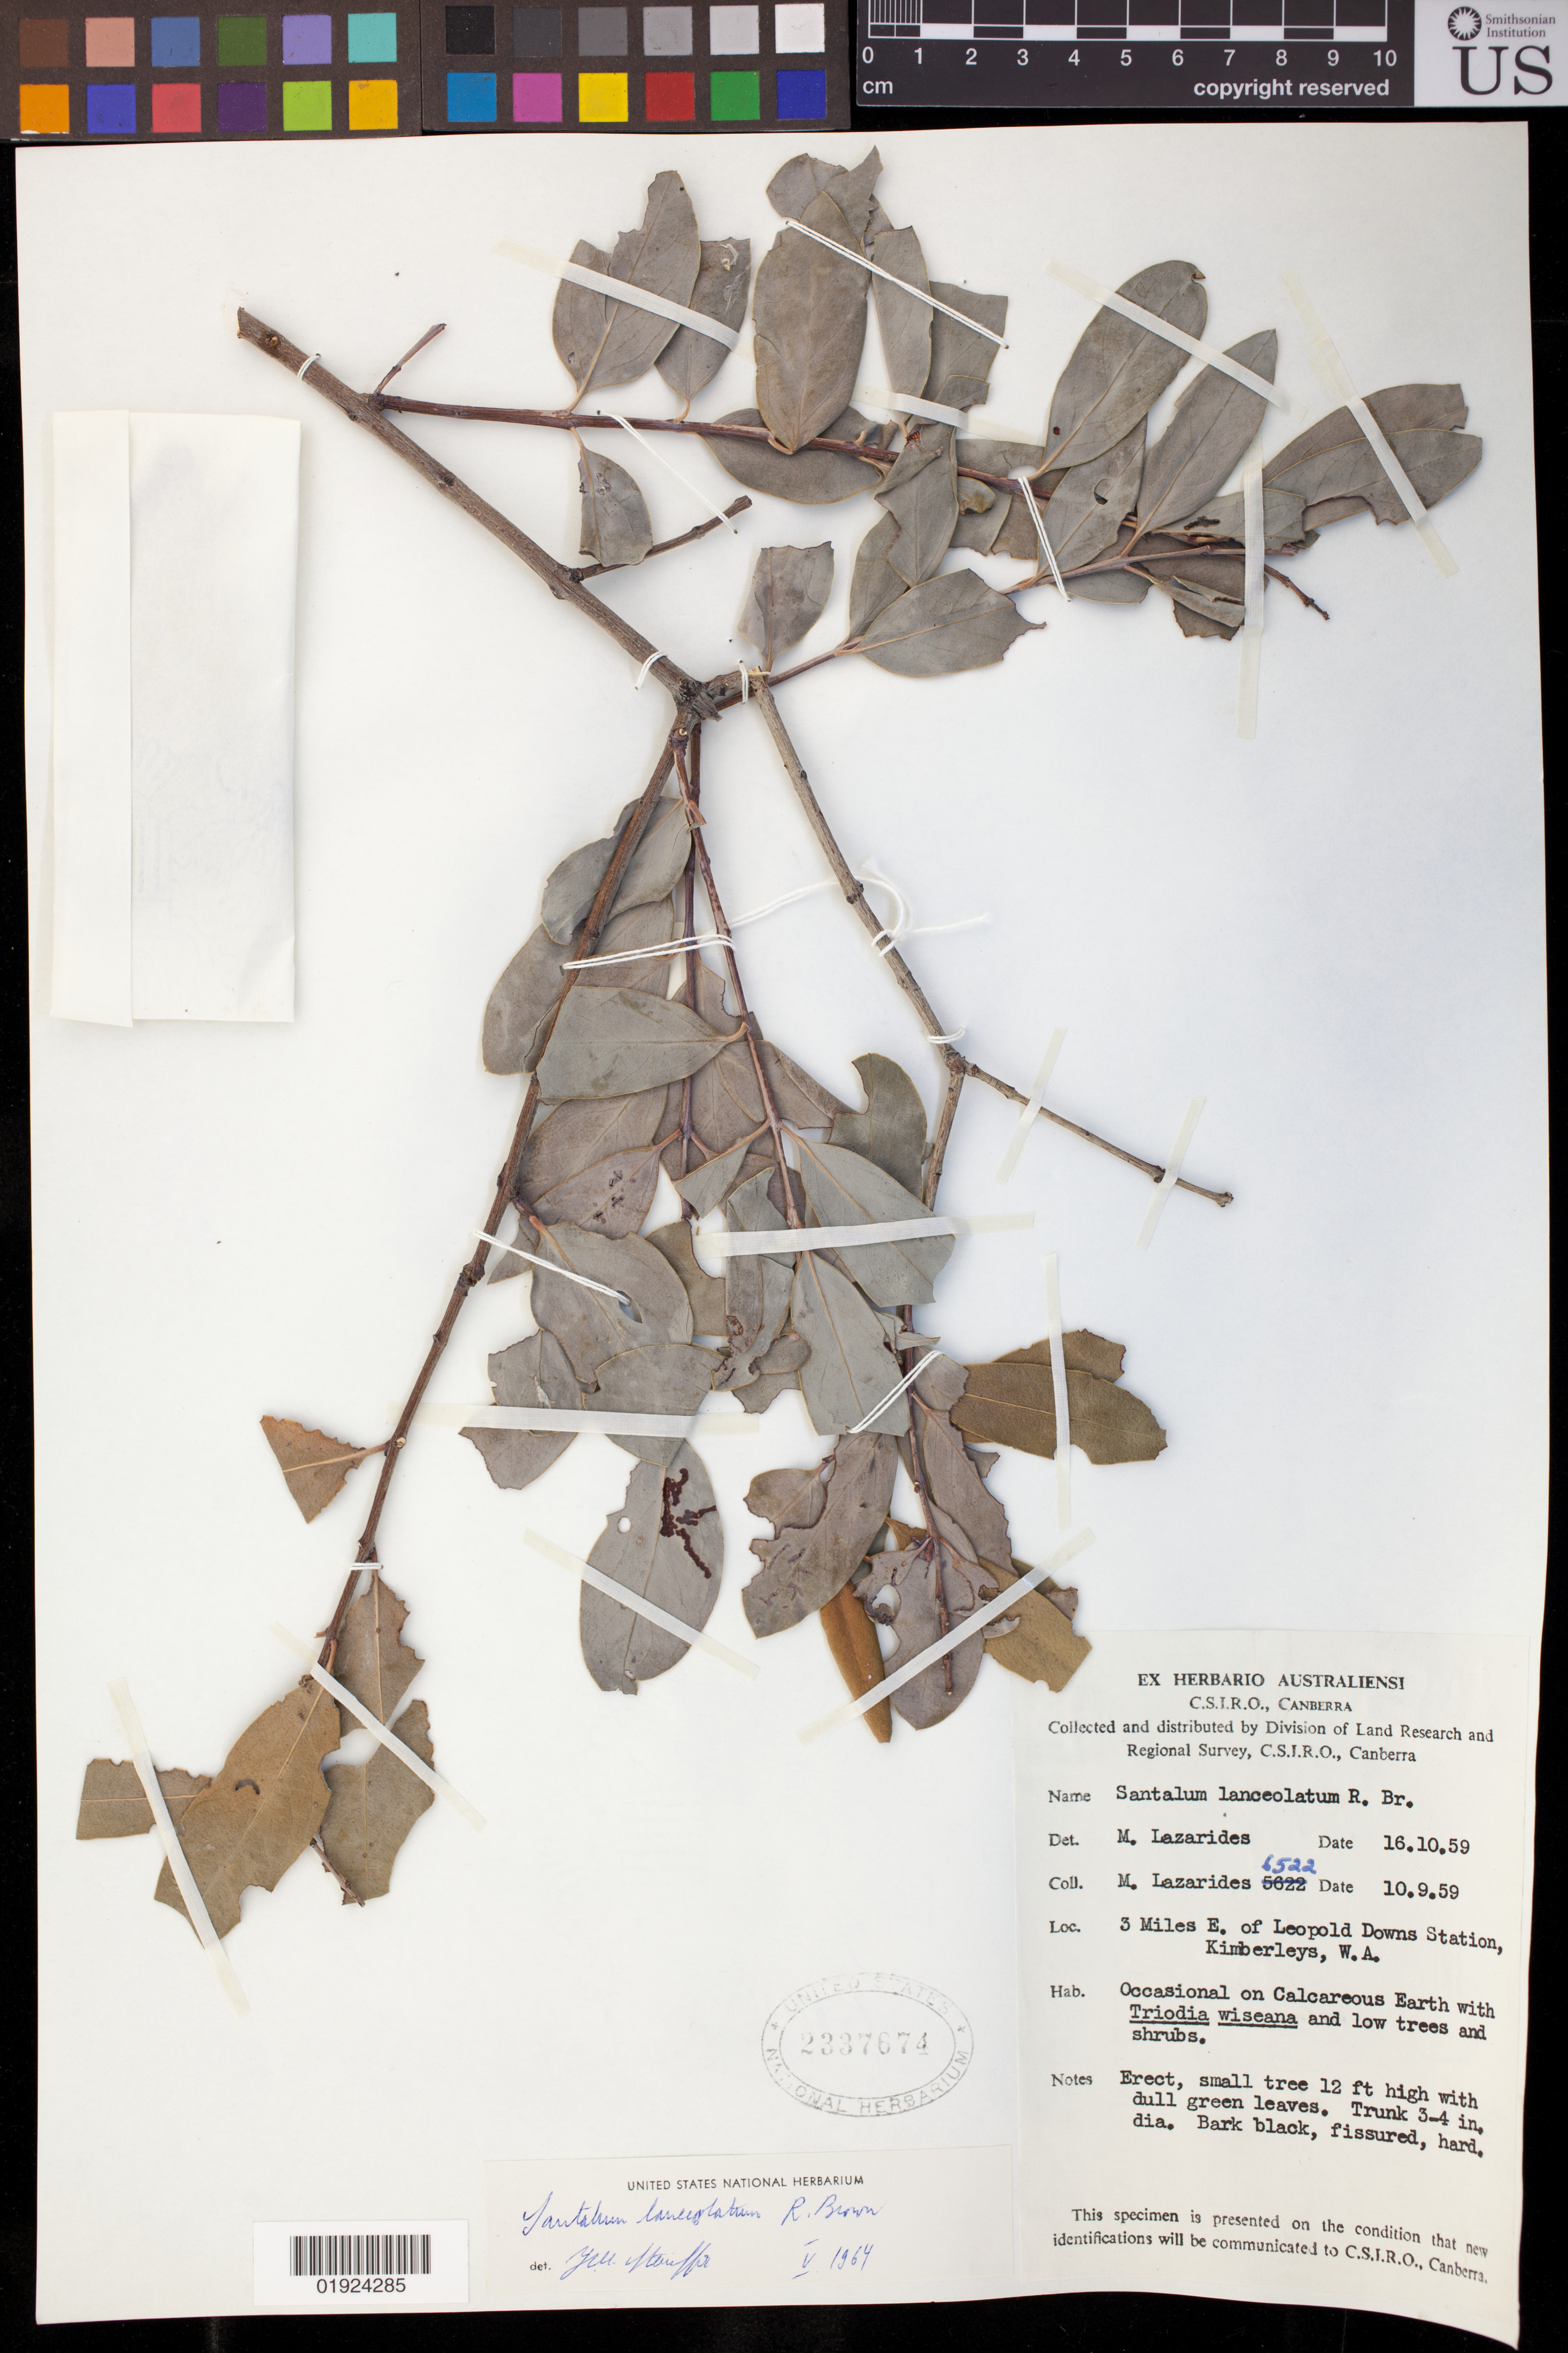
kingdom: Plantae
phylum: Tracheophyta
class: Magnoliopsida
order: Santalales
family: Santalaceae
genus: Santalum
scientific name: Santalum lanceolatum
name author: Schltdl.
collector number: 6522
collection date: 1959-09-10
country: Australia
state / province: Western Australia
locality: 3 miles E. of Leopold Downs Station, Kimberleys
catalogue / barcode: US 2337674